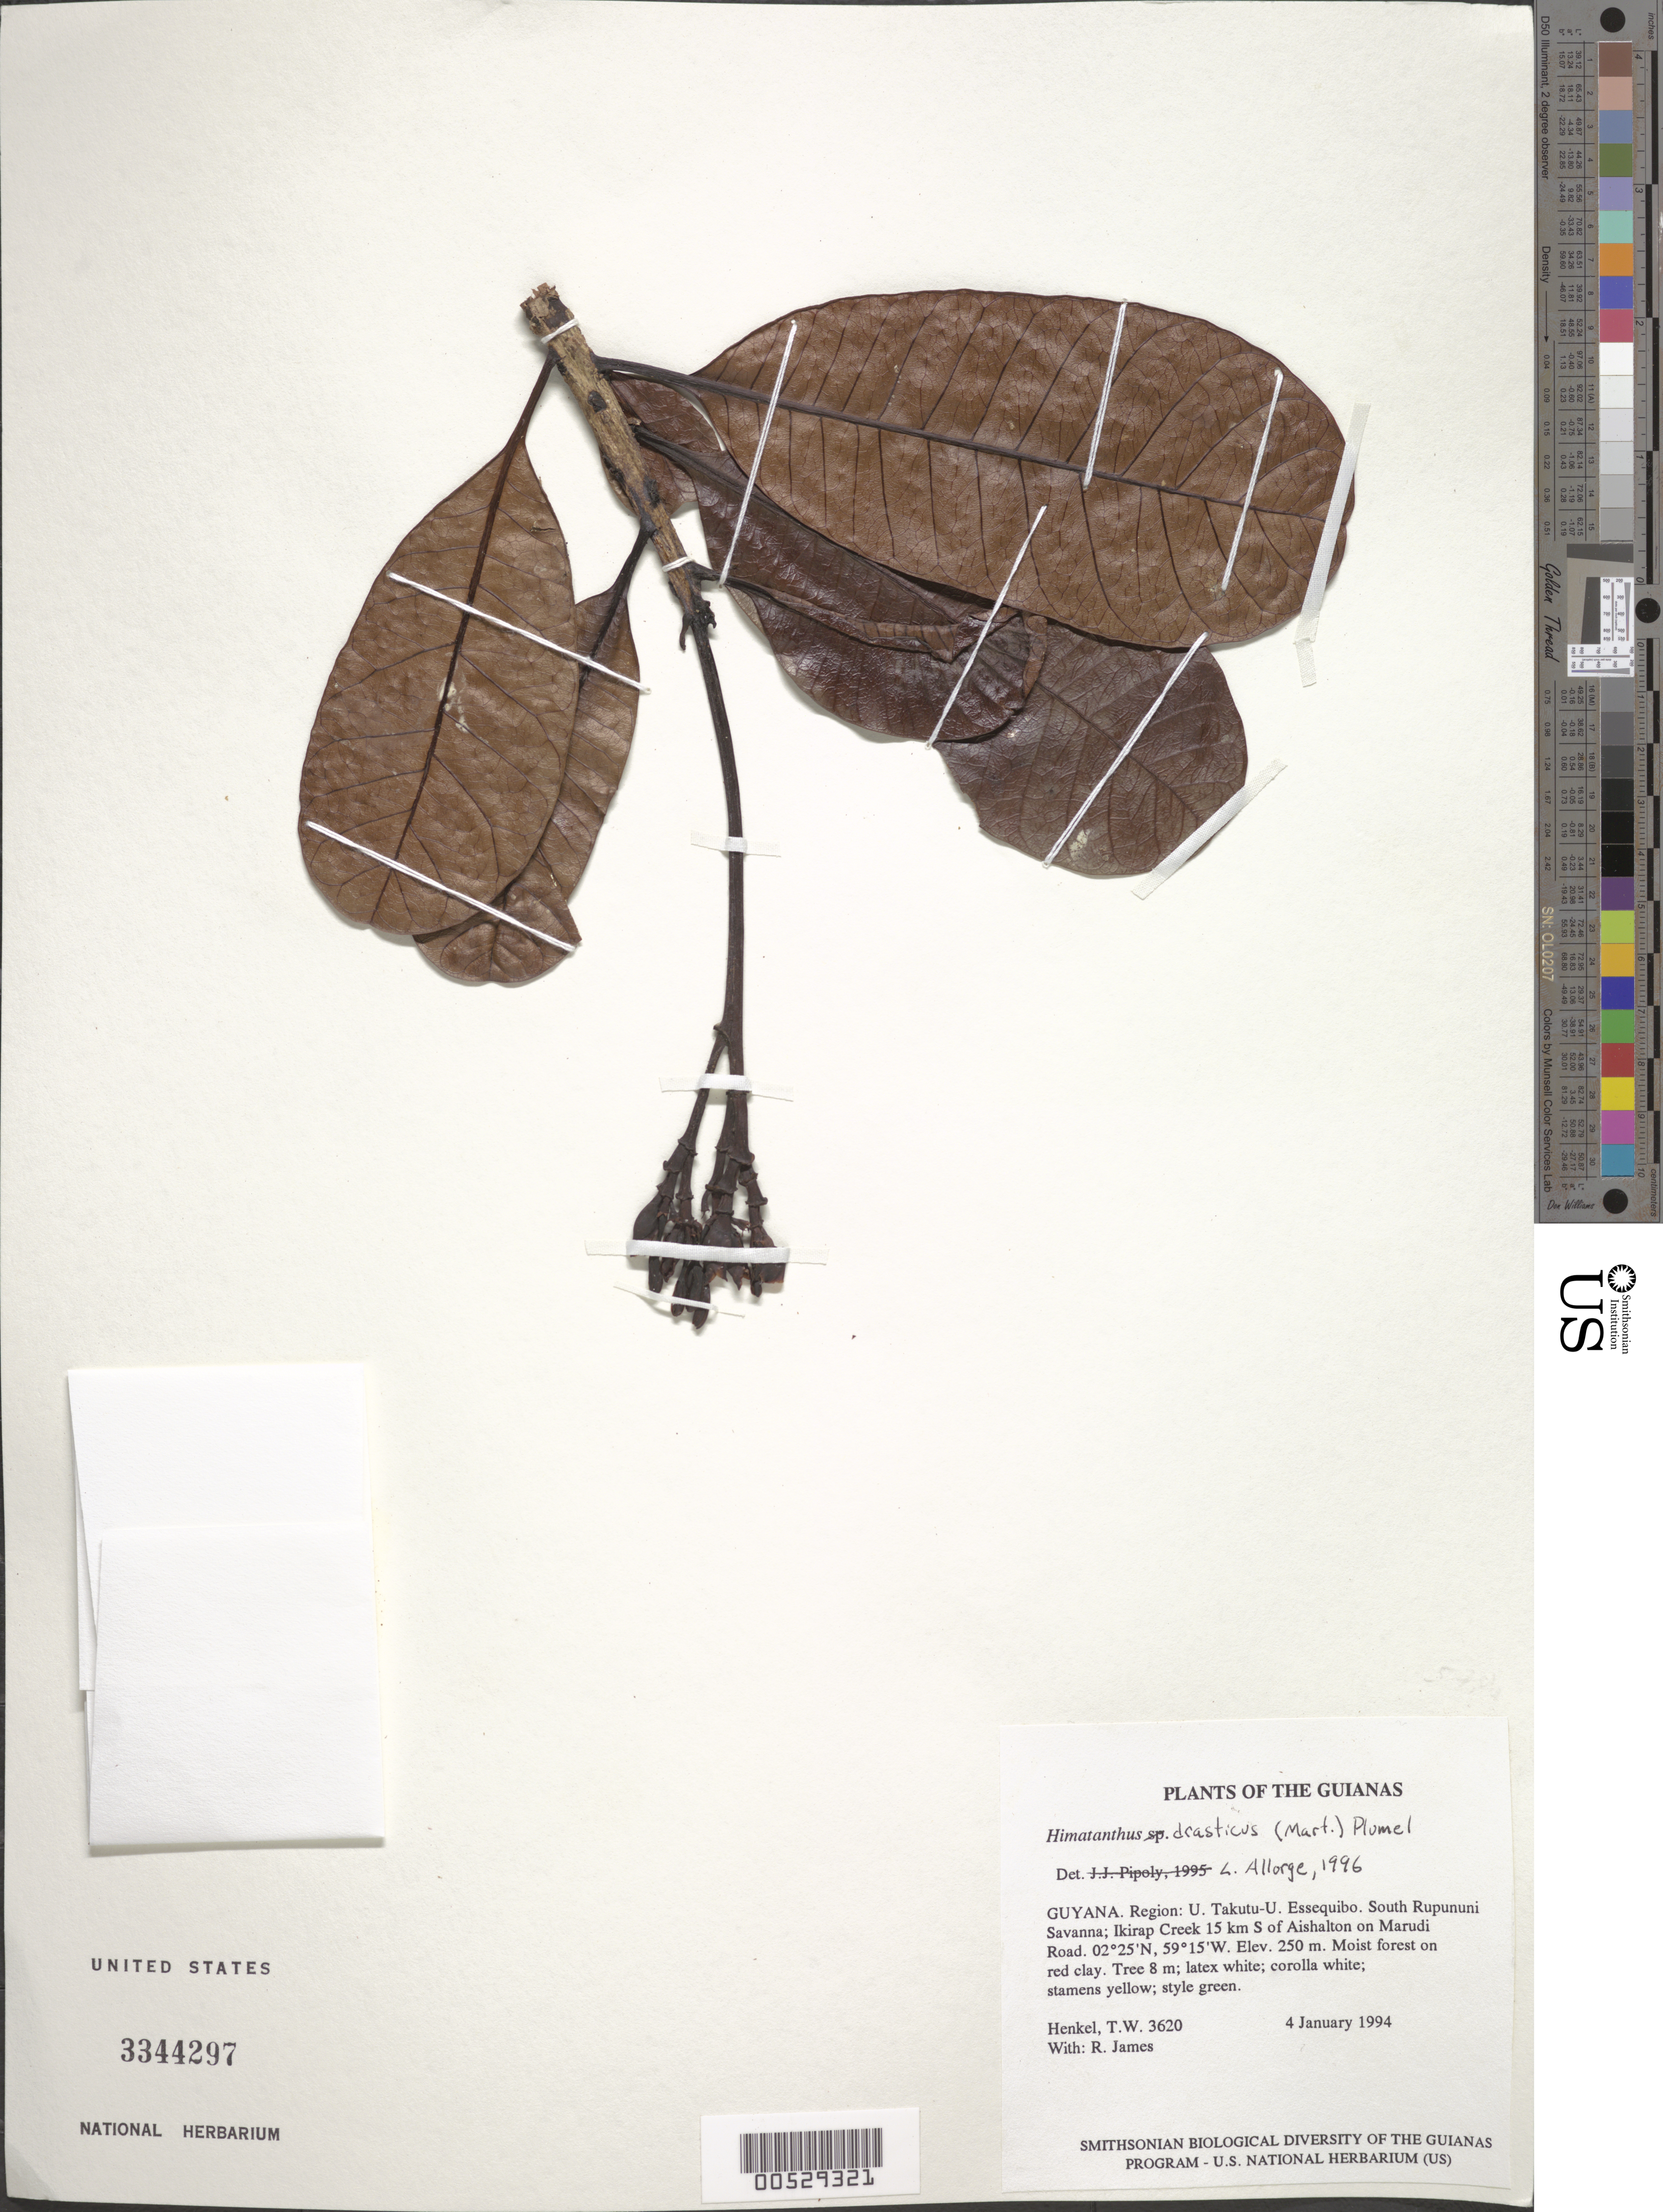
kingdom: Plantae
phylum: Tracheophyta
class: Magnoliopsida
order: Gentianales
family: Apocynaceae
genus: Himatanthus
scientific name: Himatanthus drasticus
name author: (Mart.) Plumel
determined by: Allorge, L.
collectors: T. Henkel & R. James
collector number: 3620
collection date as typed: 4 January 1994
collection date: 1994-01-04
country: Guyana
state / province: U. Takutu-U. Essequibo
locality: South Rupununi Savanna; Ikirap Creek 15 km S of Aishalton on Marudi Road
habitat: Moist forest on red clay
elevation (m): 250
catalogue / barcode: US 3344297